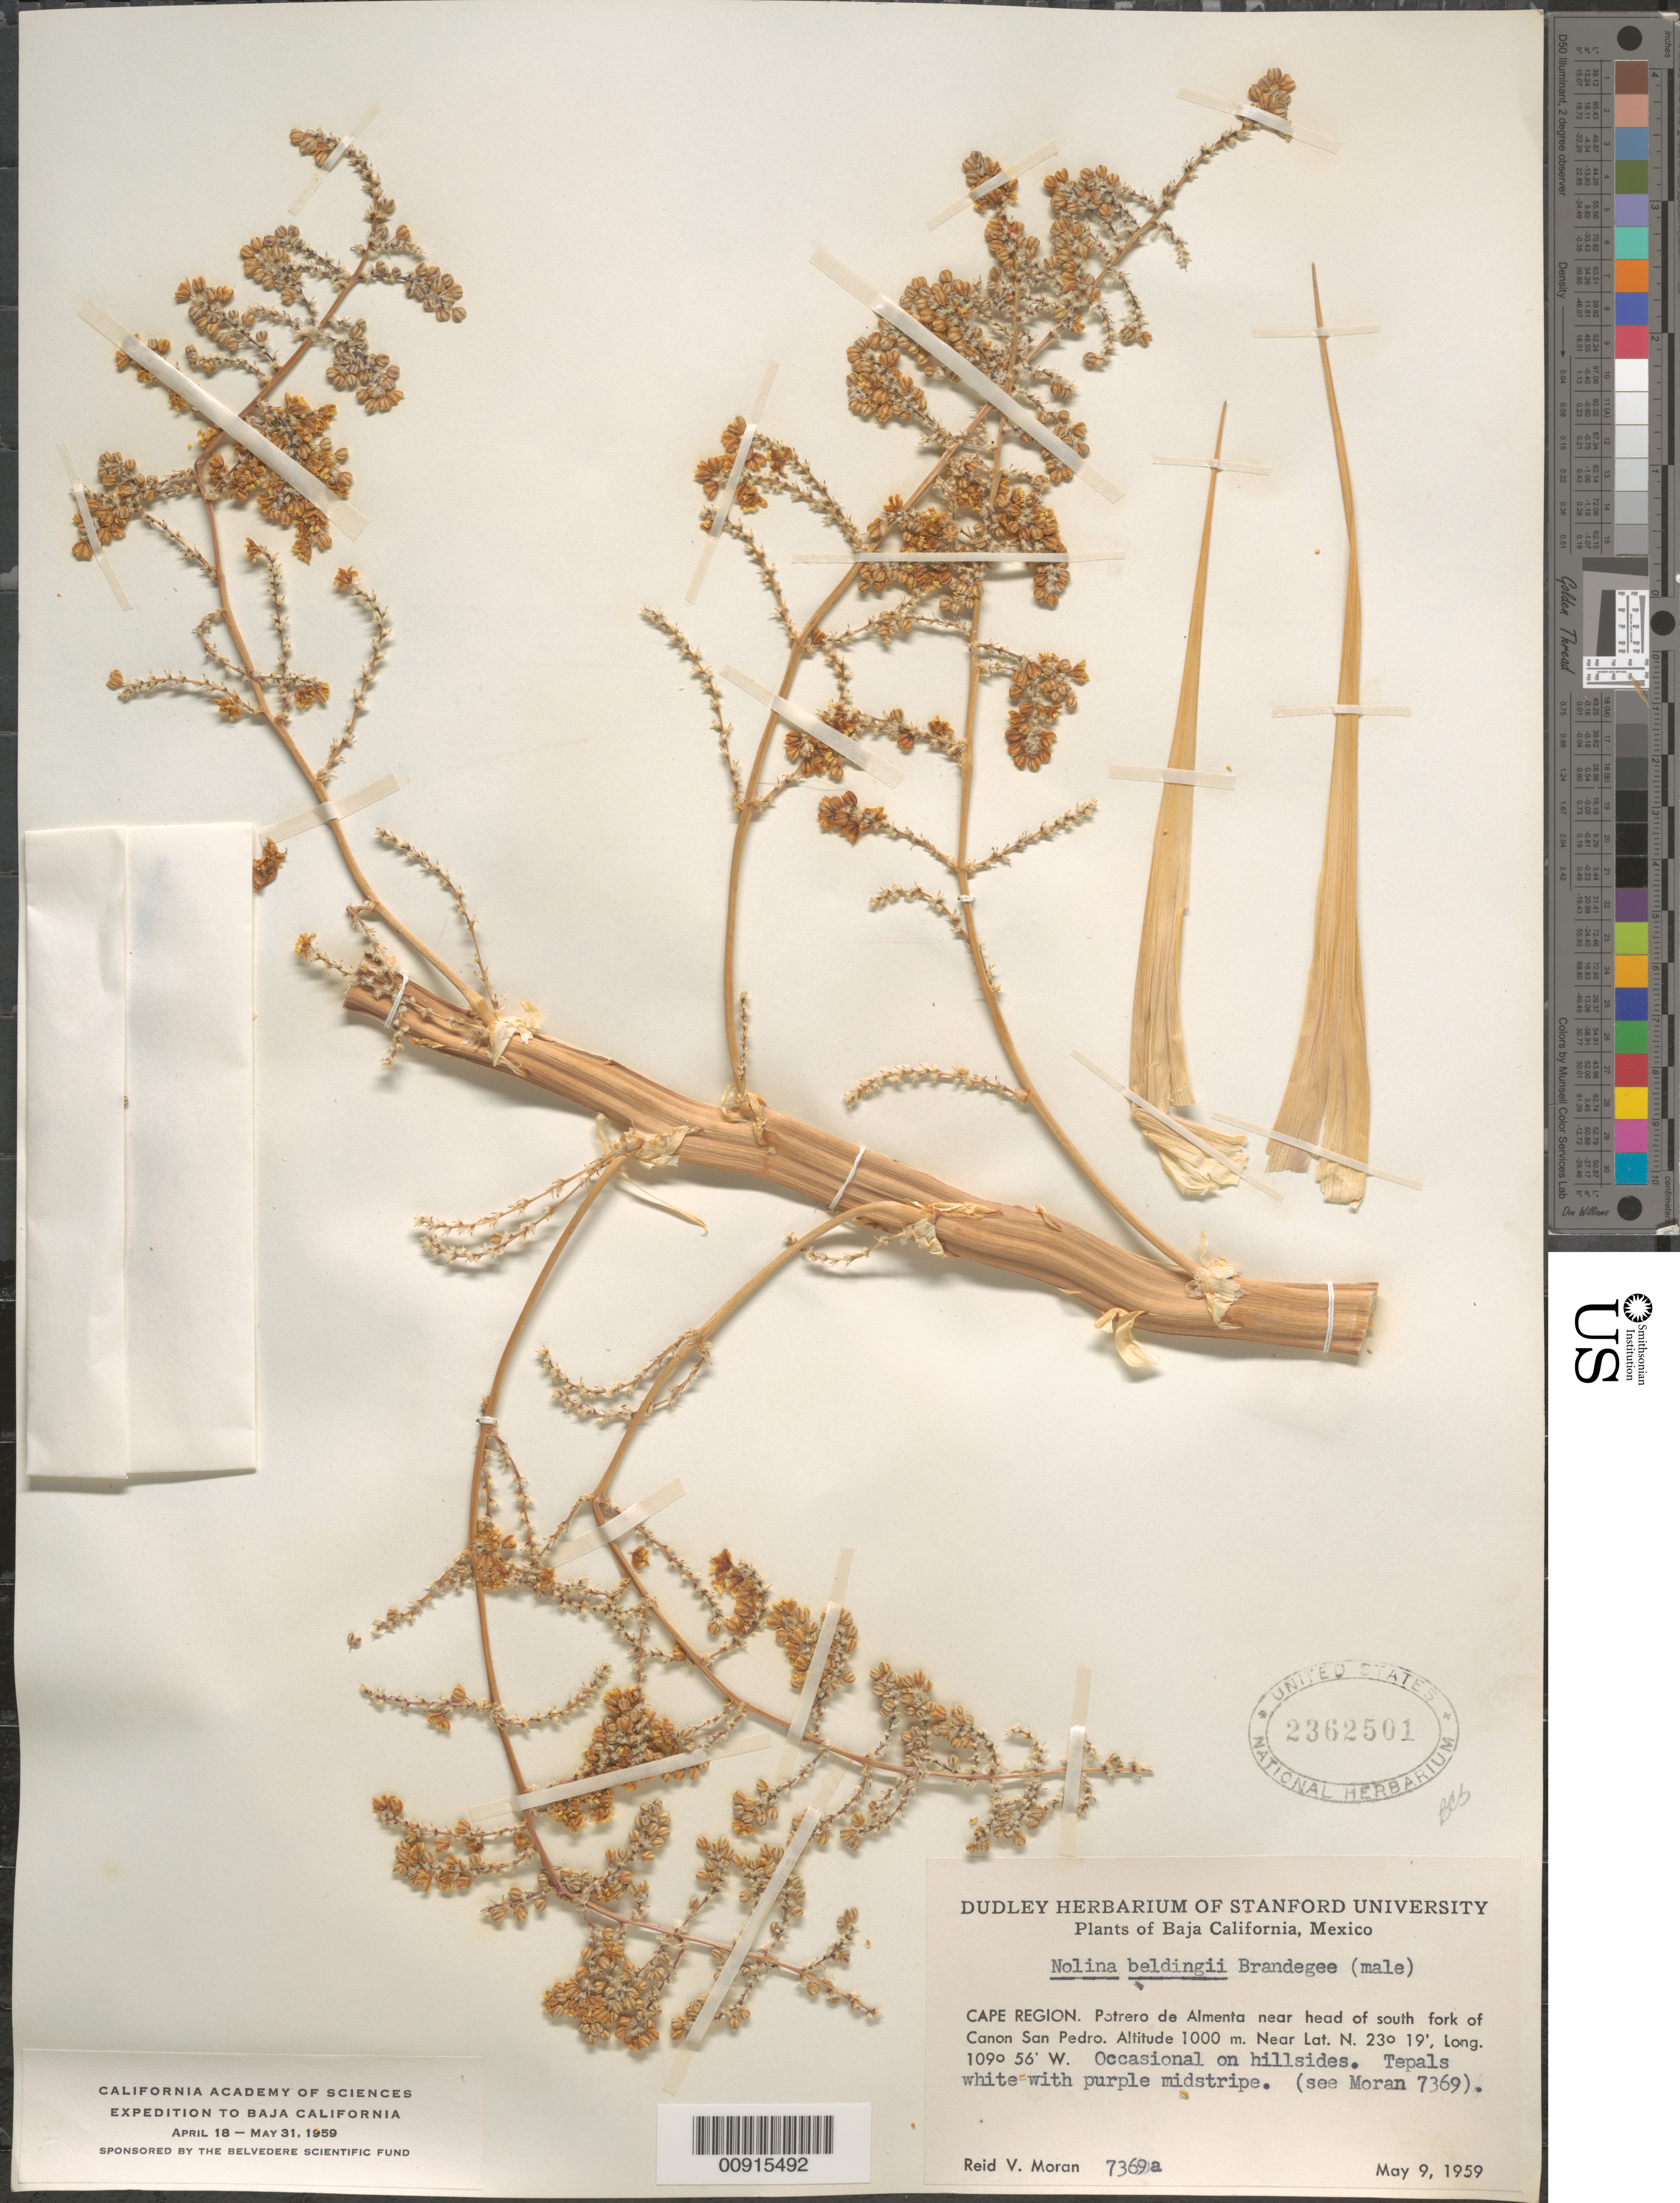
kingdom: Plantae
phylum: Tracheophyta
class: Liliopsida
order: Asparagales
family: Asparagaceae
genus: Nolina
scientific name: Nolina beldingii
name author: Brandegee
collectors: R. V. Moran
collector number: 7369 a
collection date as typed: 09 May 1959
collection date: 1959-05-09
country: Mexico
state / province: Baja California Sur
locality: Cape Region: Potrero de Almenta near head of south fork of Cañon San Pedro. Baja California.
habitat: Occasional on hillsides.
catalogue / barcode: US 2362501